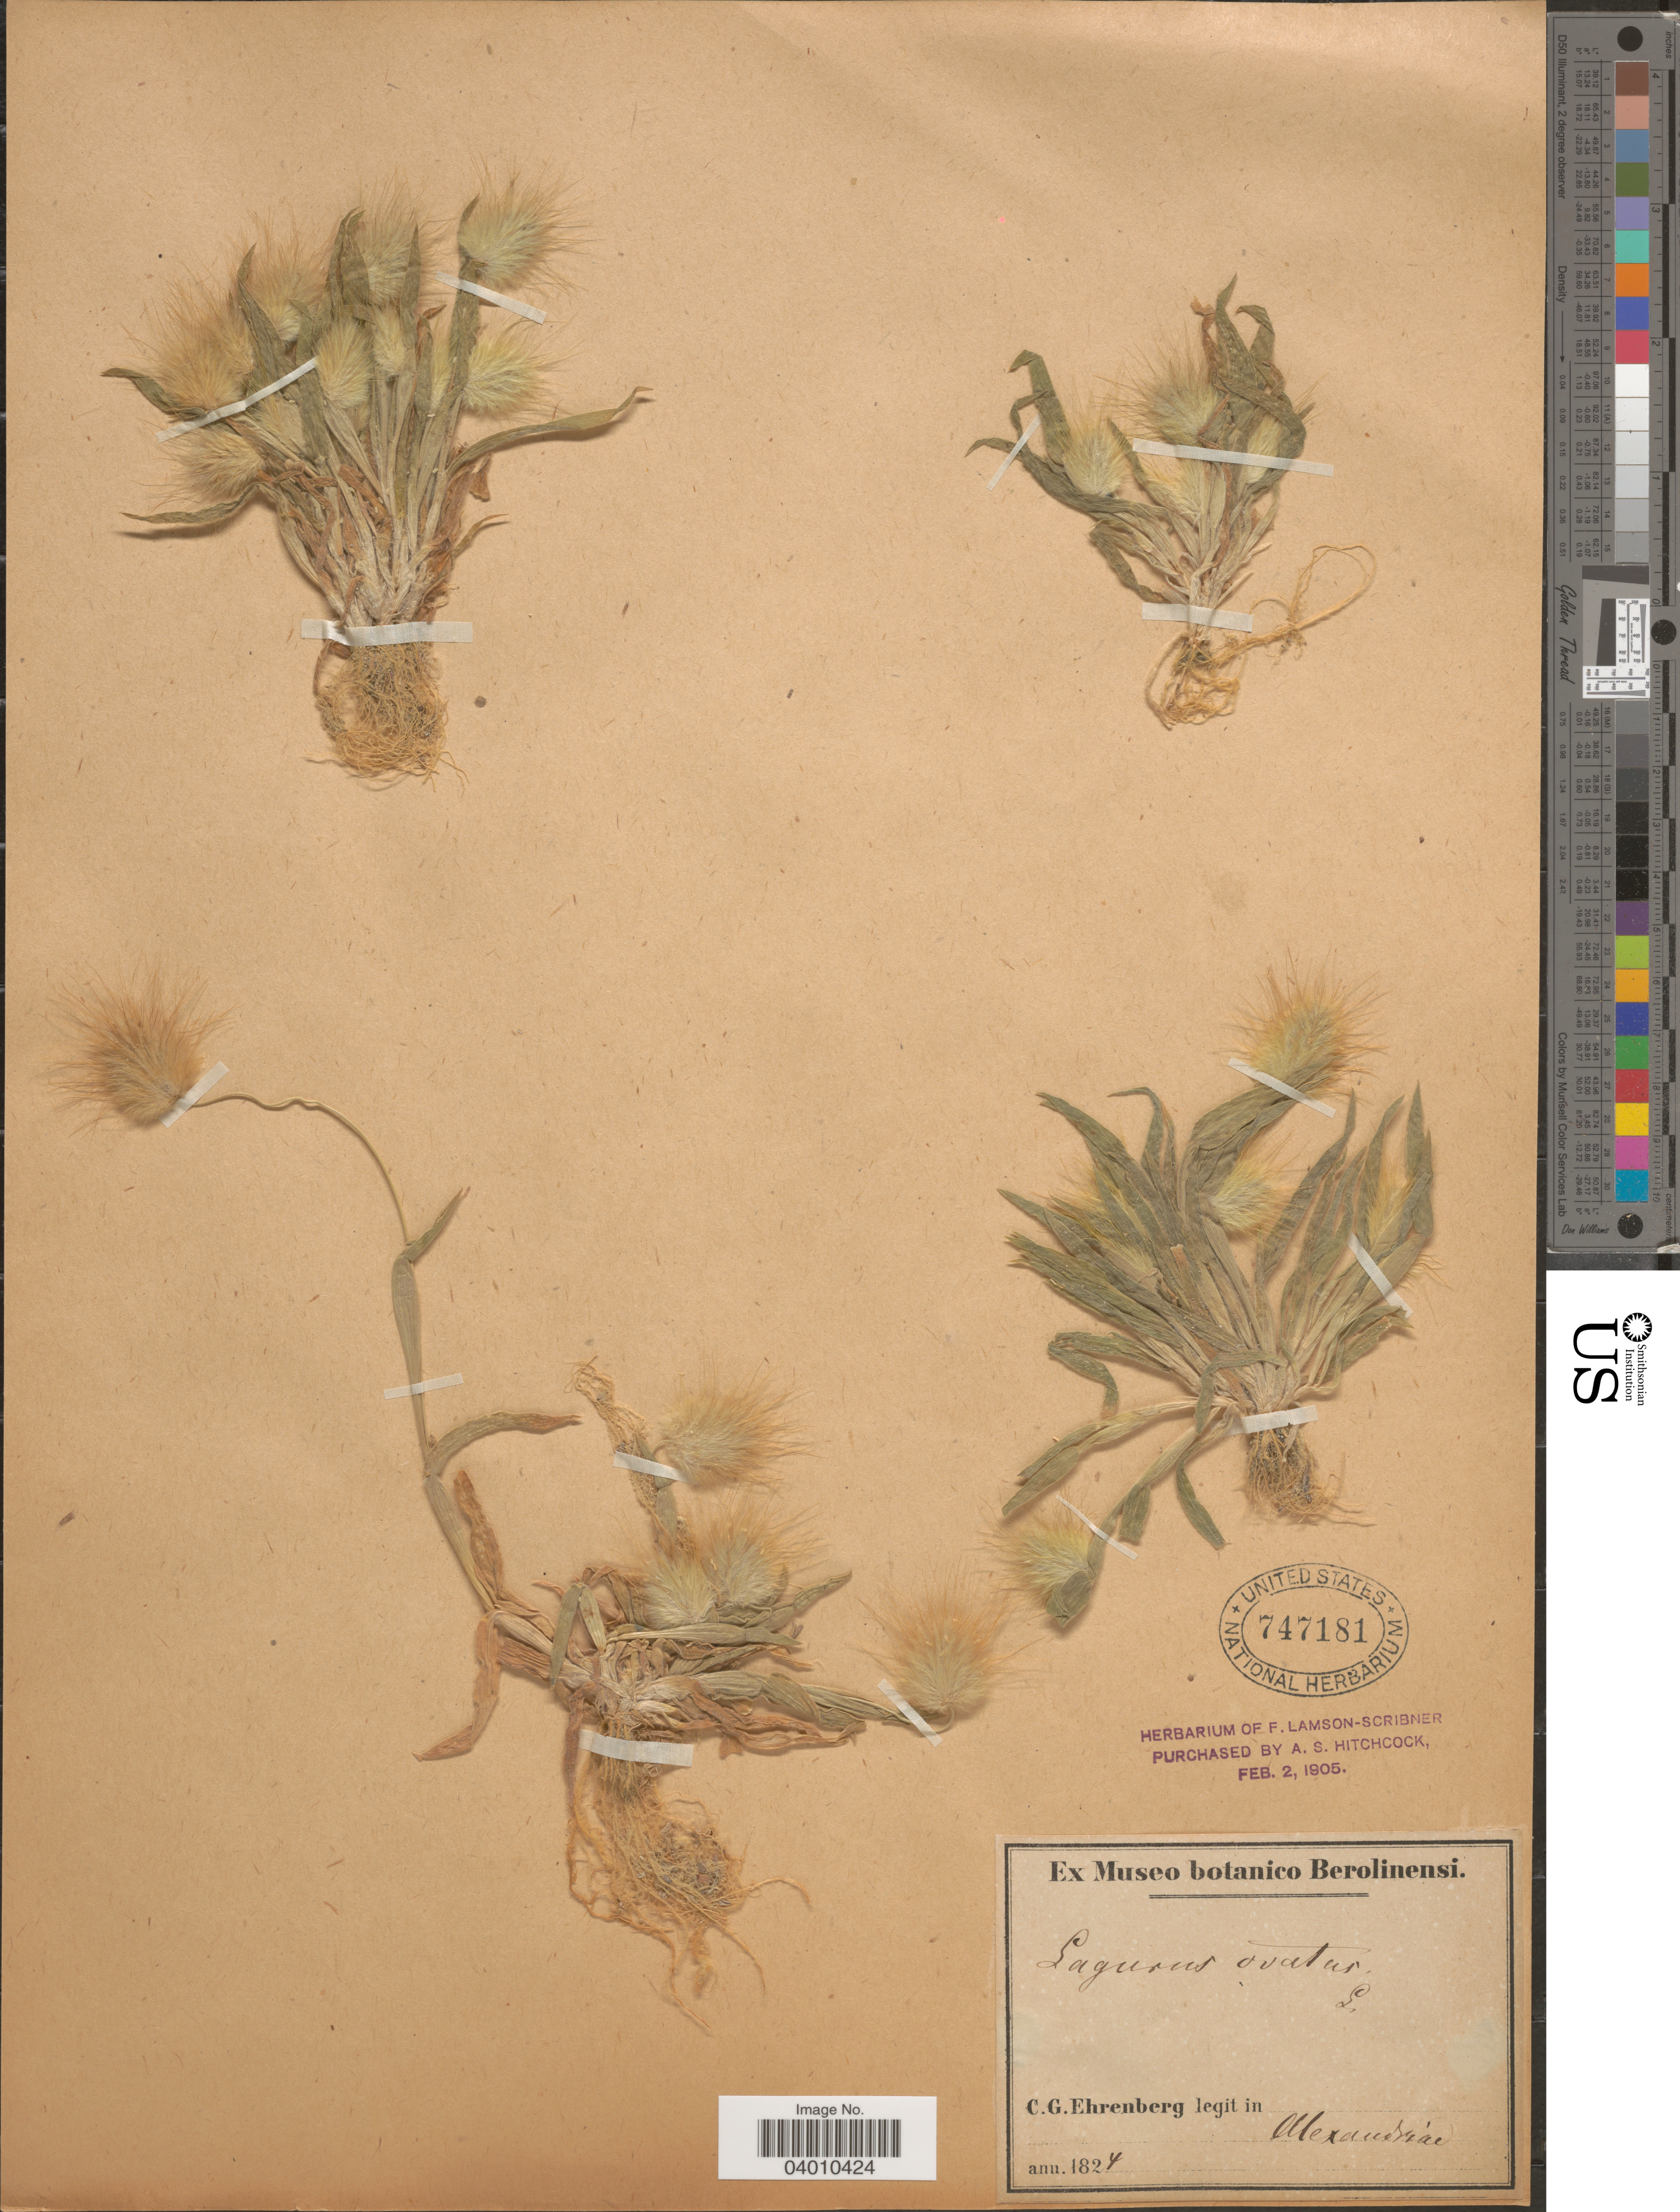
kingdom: Plantae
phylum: Tracheophyta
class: Liliopsida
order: Poales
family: Poaceae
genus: Lagurus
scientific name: Lagurus ovatus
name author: L.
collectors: C. Ehrenberg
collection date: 1824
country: Egypt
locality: Alexandriae.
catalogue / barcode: US 747181